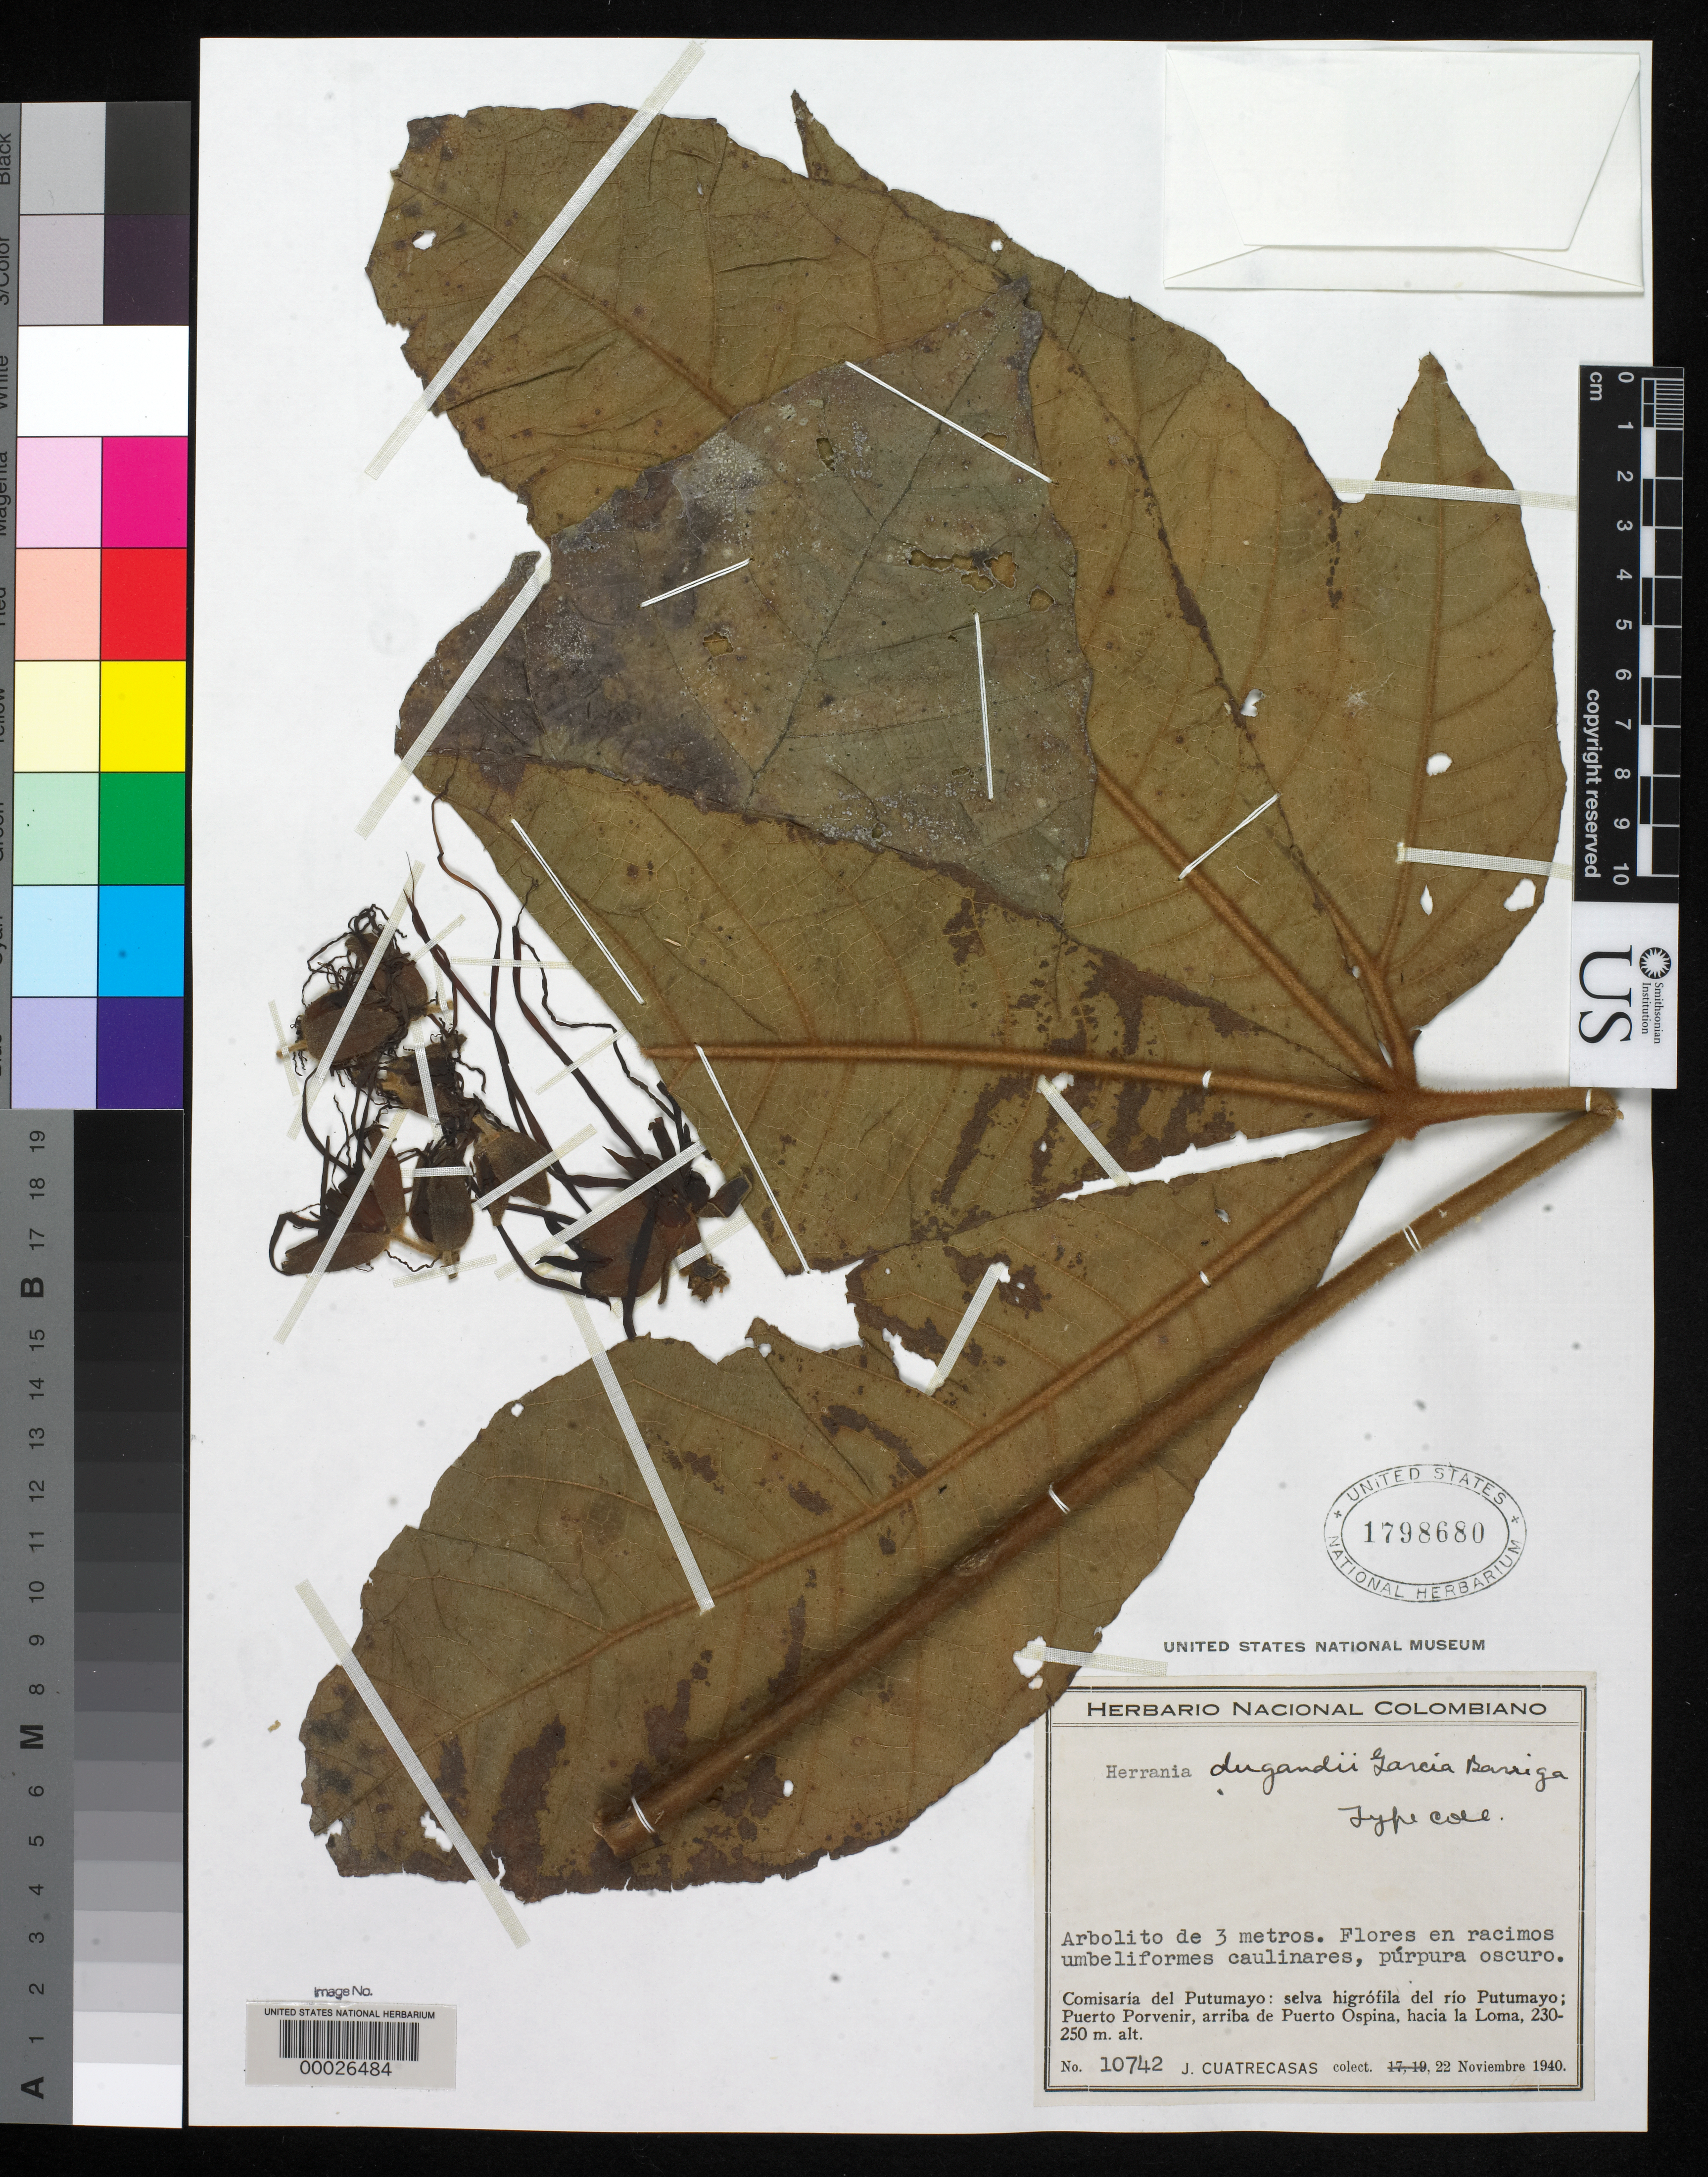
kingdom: Plantae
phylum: Tracheophyta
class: Magnoliopsida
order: Malvales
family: Malvaceae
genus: Herrania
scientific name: Herrania dugandii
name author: García-Barr.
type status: Isotype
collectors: J. Cuatrecasas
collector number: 10742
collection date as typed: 22 Nov 1940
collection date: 1940-11-22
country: Colombia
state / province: Putumayo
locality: Rio Putumayo, Puerto Porvenir, Arribade Puerto Ospina, Hacia la Loma.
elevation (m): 230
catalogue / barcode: US 1798680